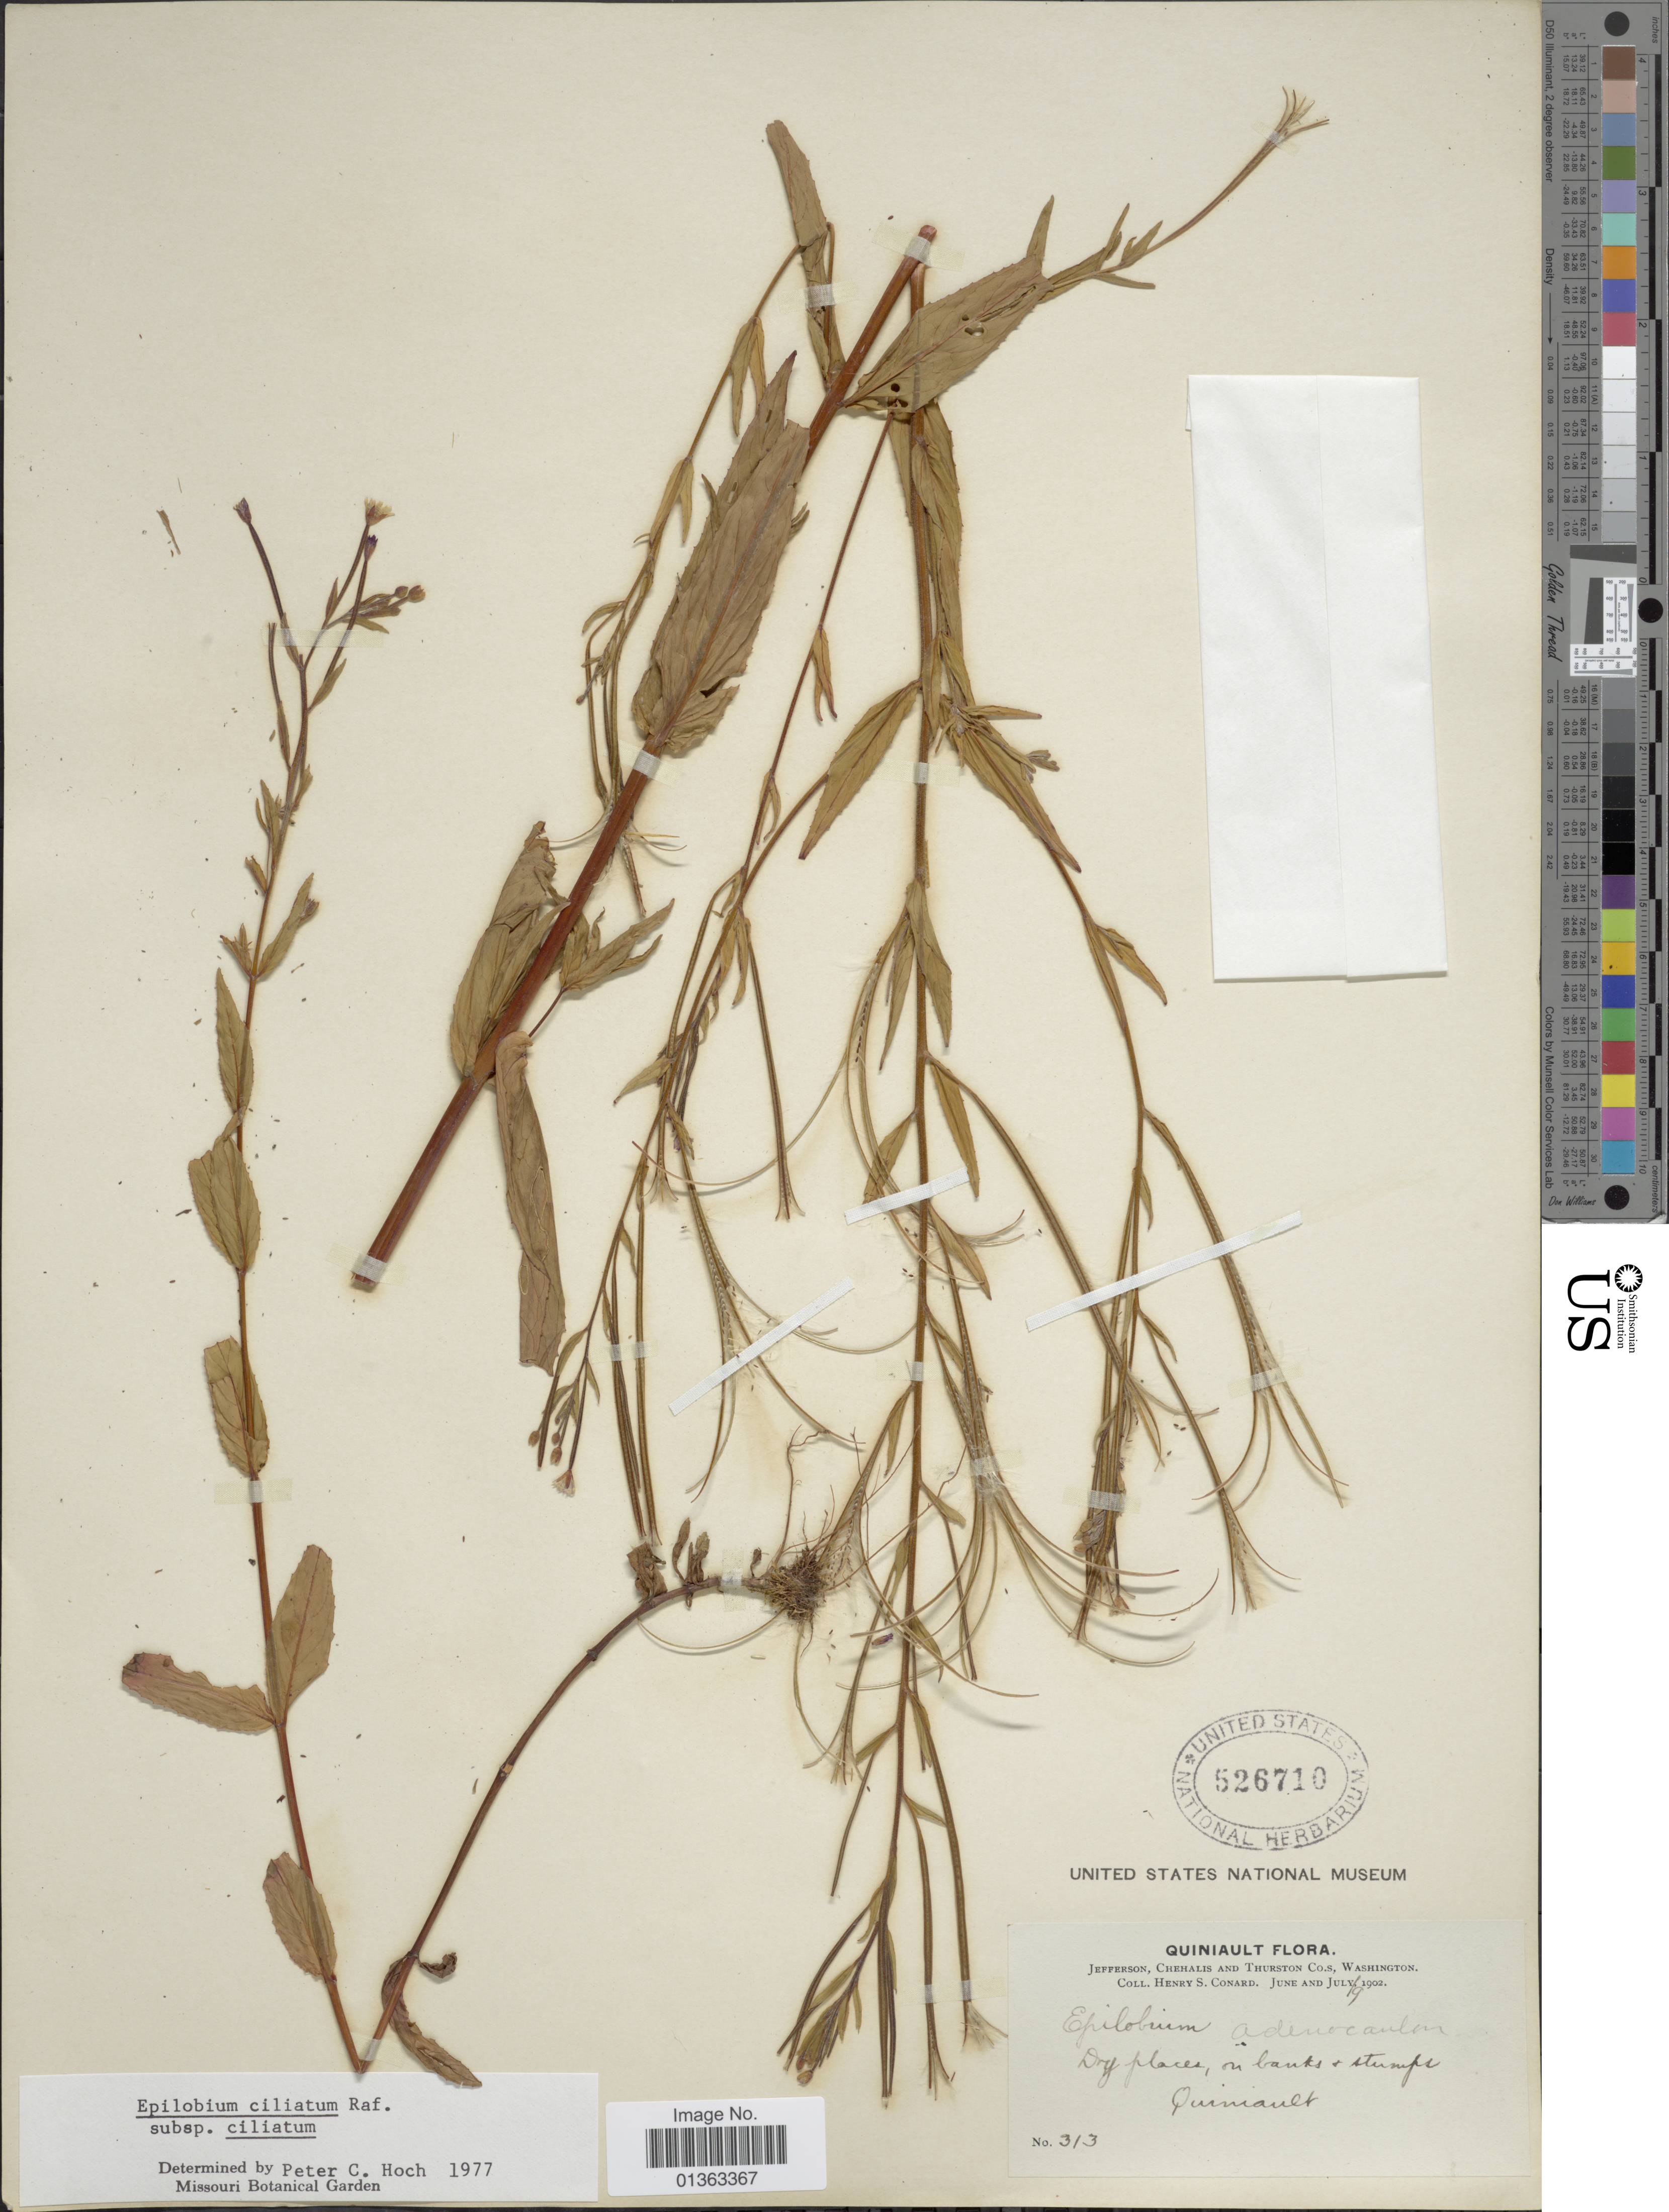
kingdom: Plantae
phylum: Tracheophyta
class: Magnoliopsida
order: Myrtales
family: Onagraceae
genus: Epilobium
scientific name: Epilobium ciliatum subsp. ciliatum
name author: Raf.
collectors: H. Conrad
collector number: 313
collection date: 1902-06/1902-07-09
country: United States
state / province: Washington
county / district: Thurston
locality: Quiniault. Jefferson, Chehalis and Thurston Co.s.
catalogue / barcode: US 526710